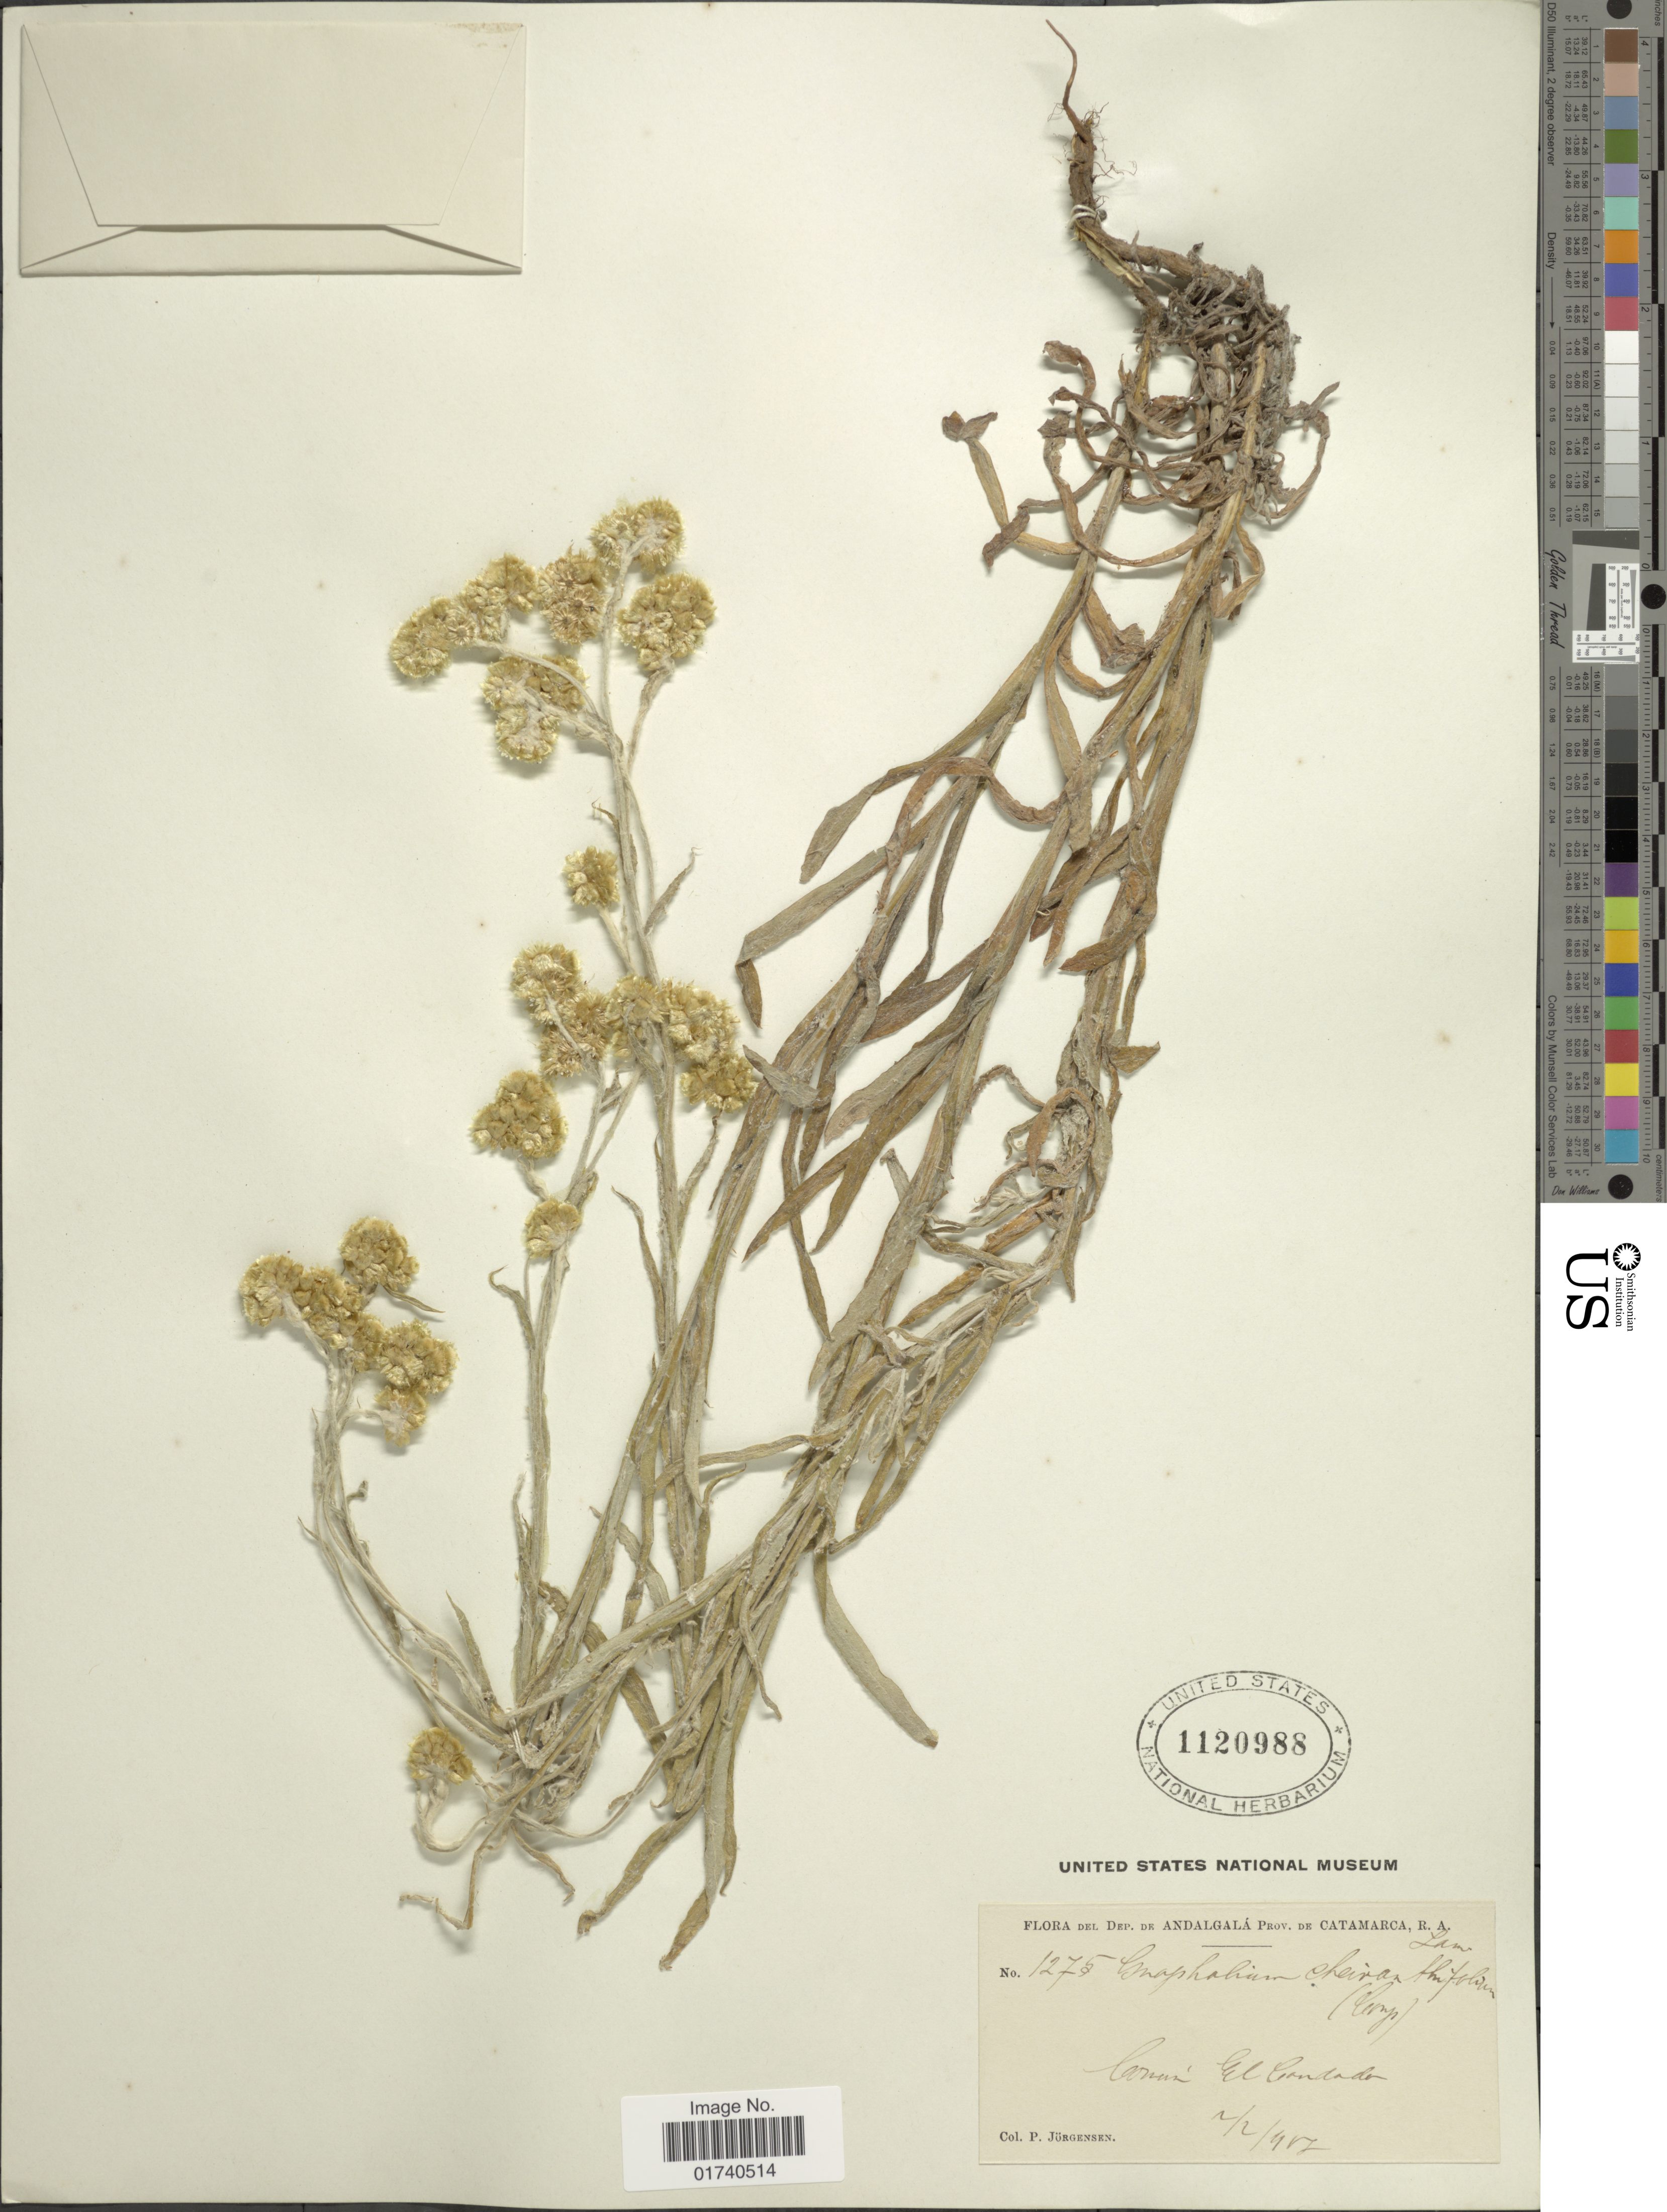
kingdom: Plantae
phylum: Tracheophyta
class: Magnoliopsida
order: Asterales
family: Asteraceae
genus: Pseudognaphalium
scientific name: Pseudognaphalium cheiranthifolium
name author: (Lam.) Hilliard & B.L. Burtt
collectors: P. Jurgensen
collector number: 1275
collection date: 1905-02-02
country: Argentina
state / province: Catamarca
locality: Dep. de Andalgala. Prov. de Catamarca, R. A. Conas El Condado.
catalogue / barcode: US 1120988